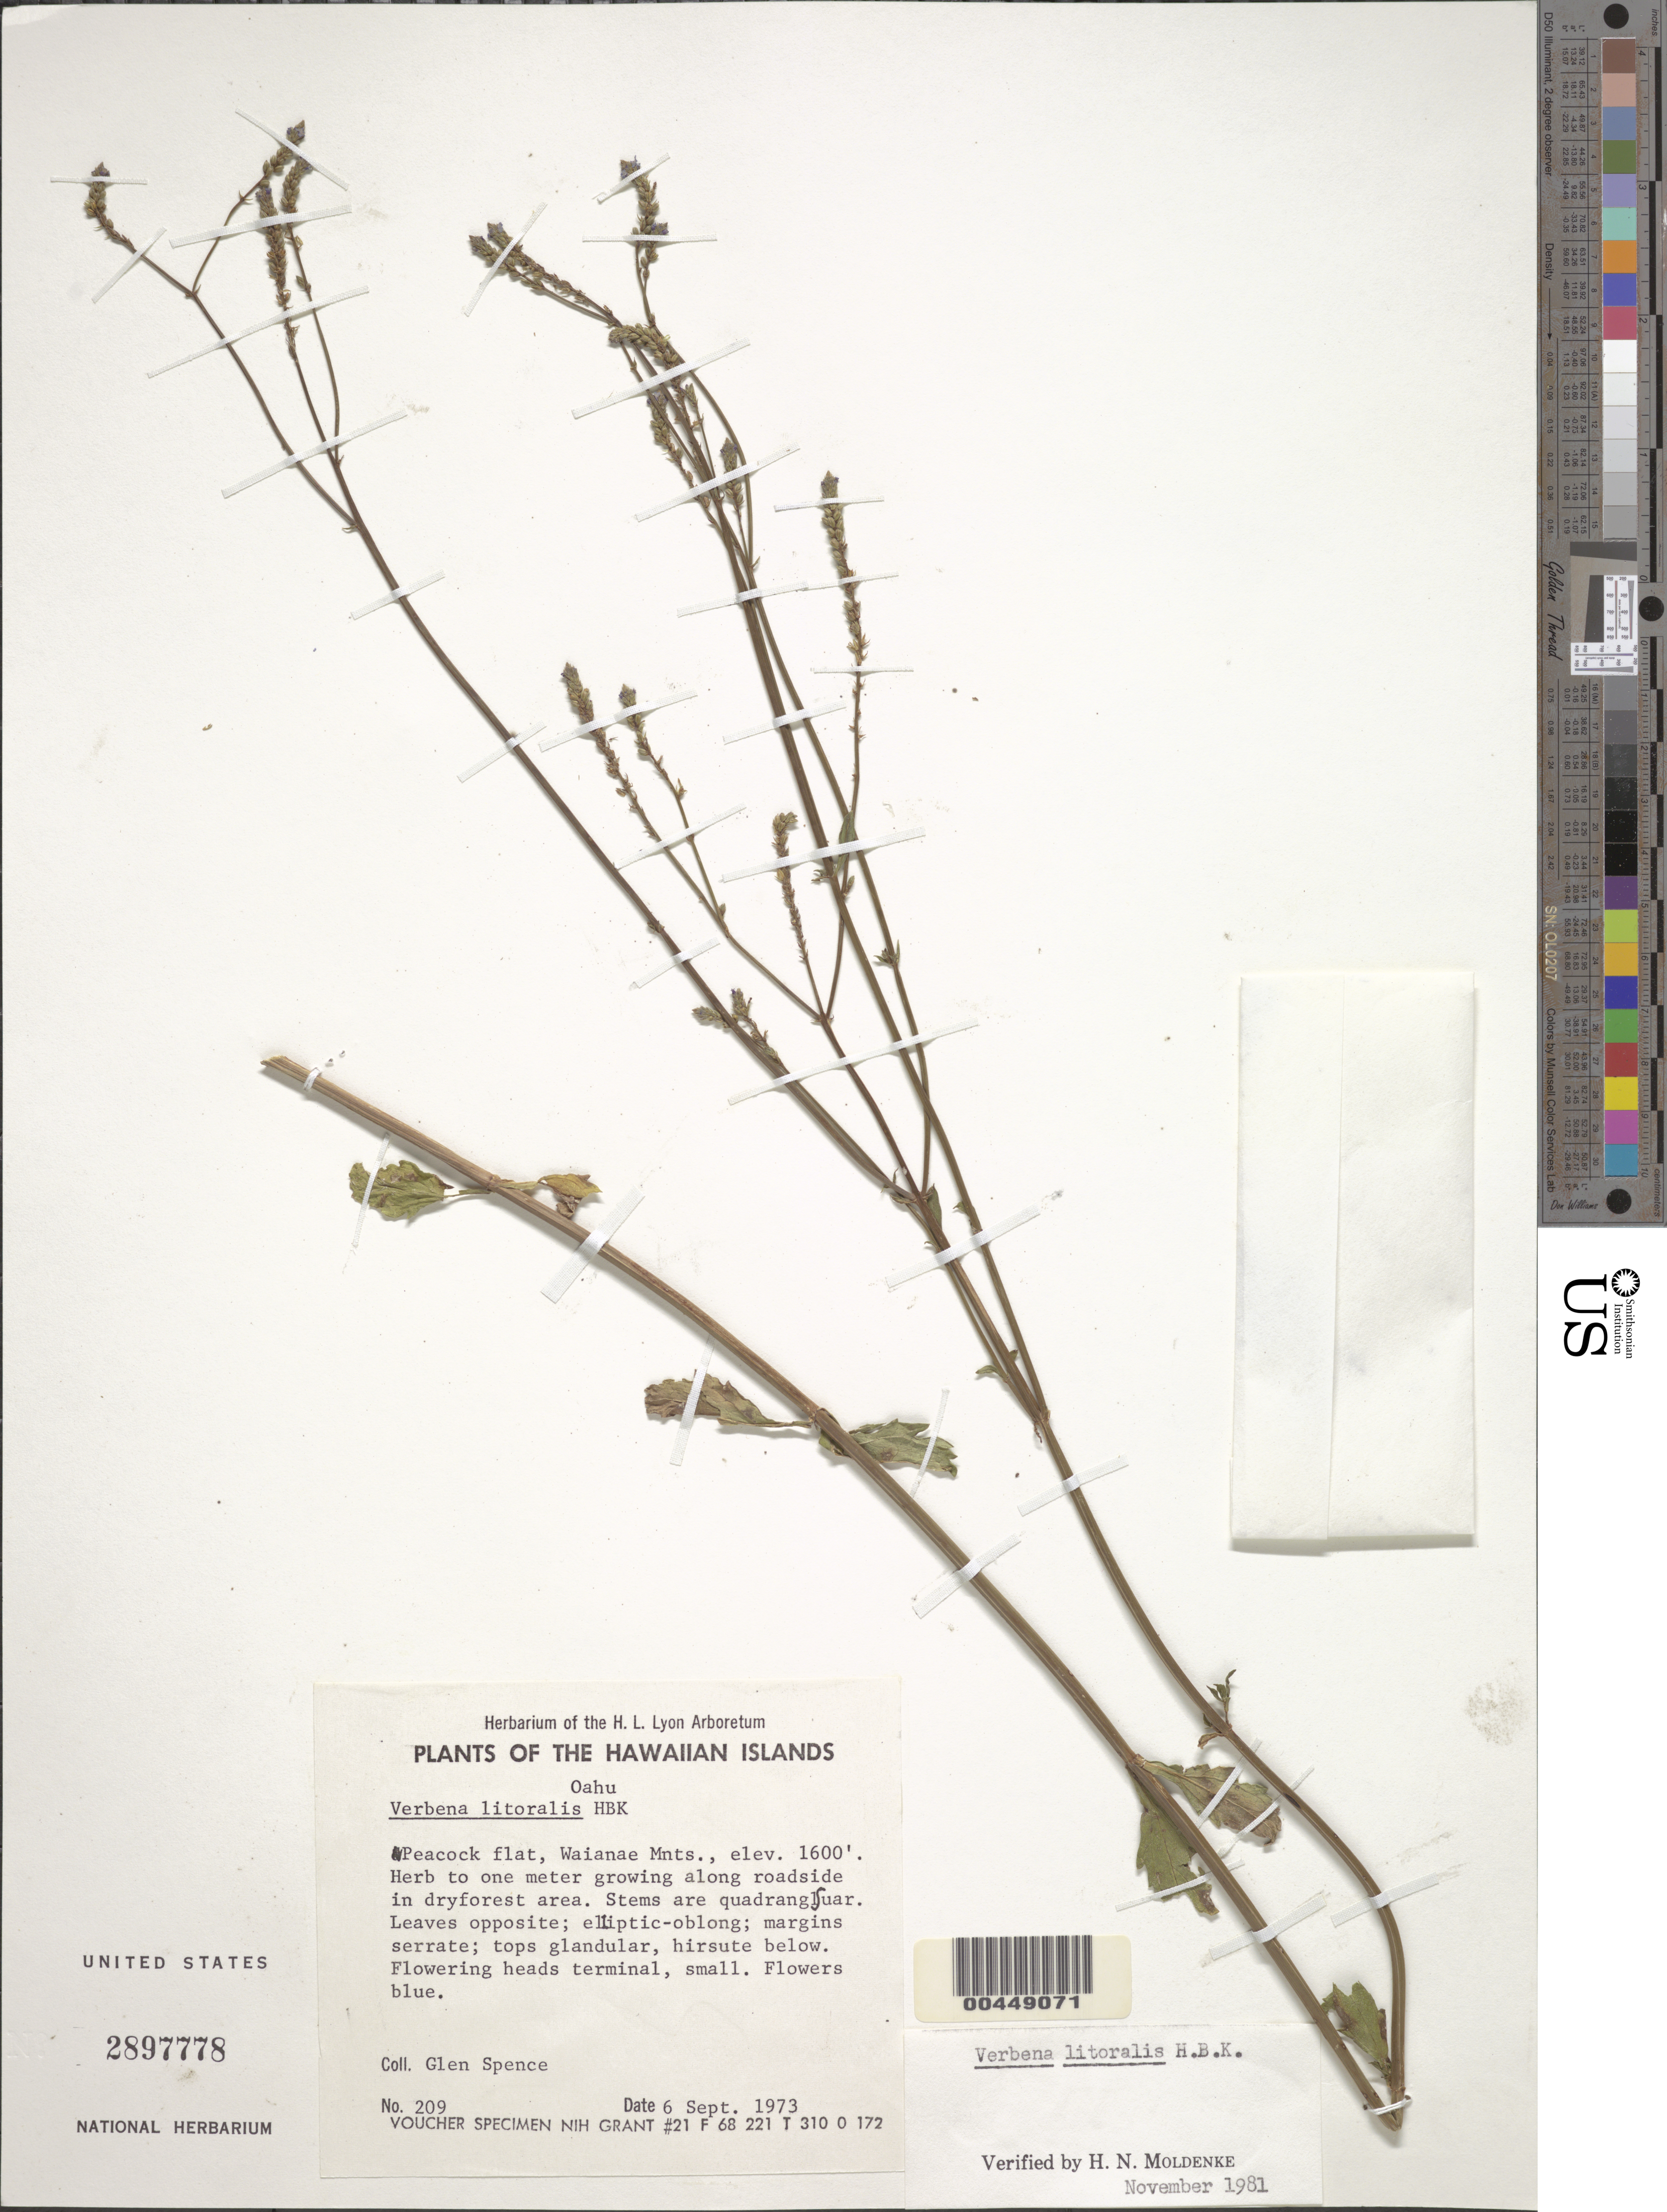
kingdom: Plantae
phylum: Tracheophyta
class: Magnoliopsida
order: Lamiales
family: Verbenaceae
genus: Verbena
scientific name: Verbena litoralis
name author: Kunth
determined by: Moldenke, H. N.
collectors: G. Spence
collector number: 209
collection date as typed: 6 Sep 1973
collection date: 1973-09-06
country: United States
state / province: Hawaii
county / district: Honolulu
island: Oahu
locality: Peacock Flat, Waianae Mts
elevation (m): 488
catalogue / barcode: US 2897778